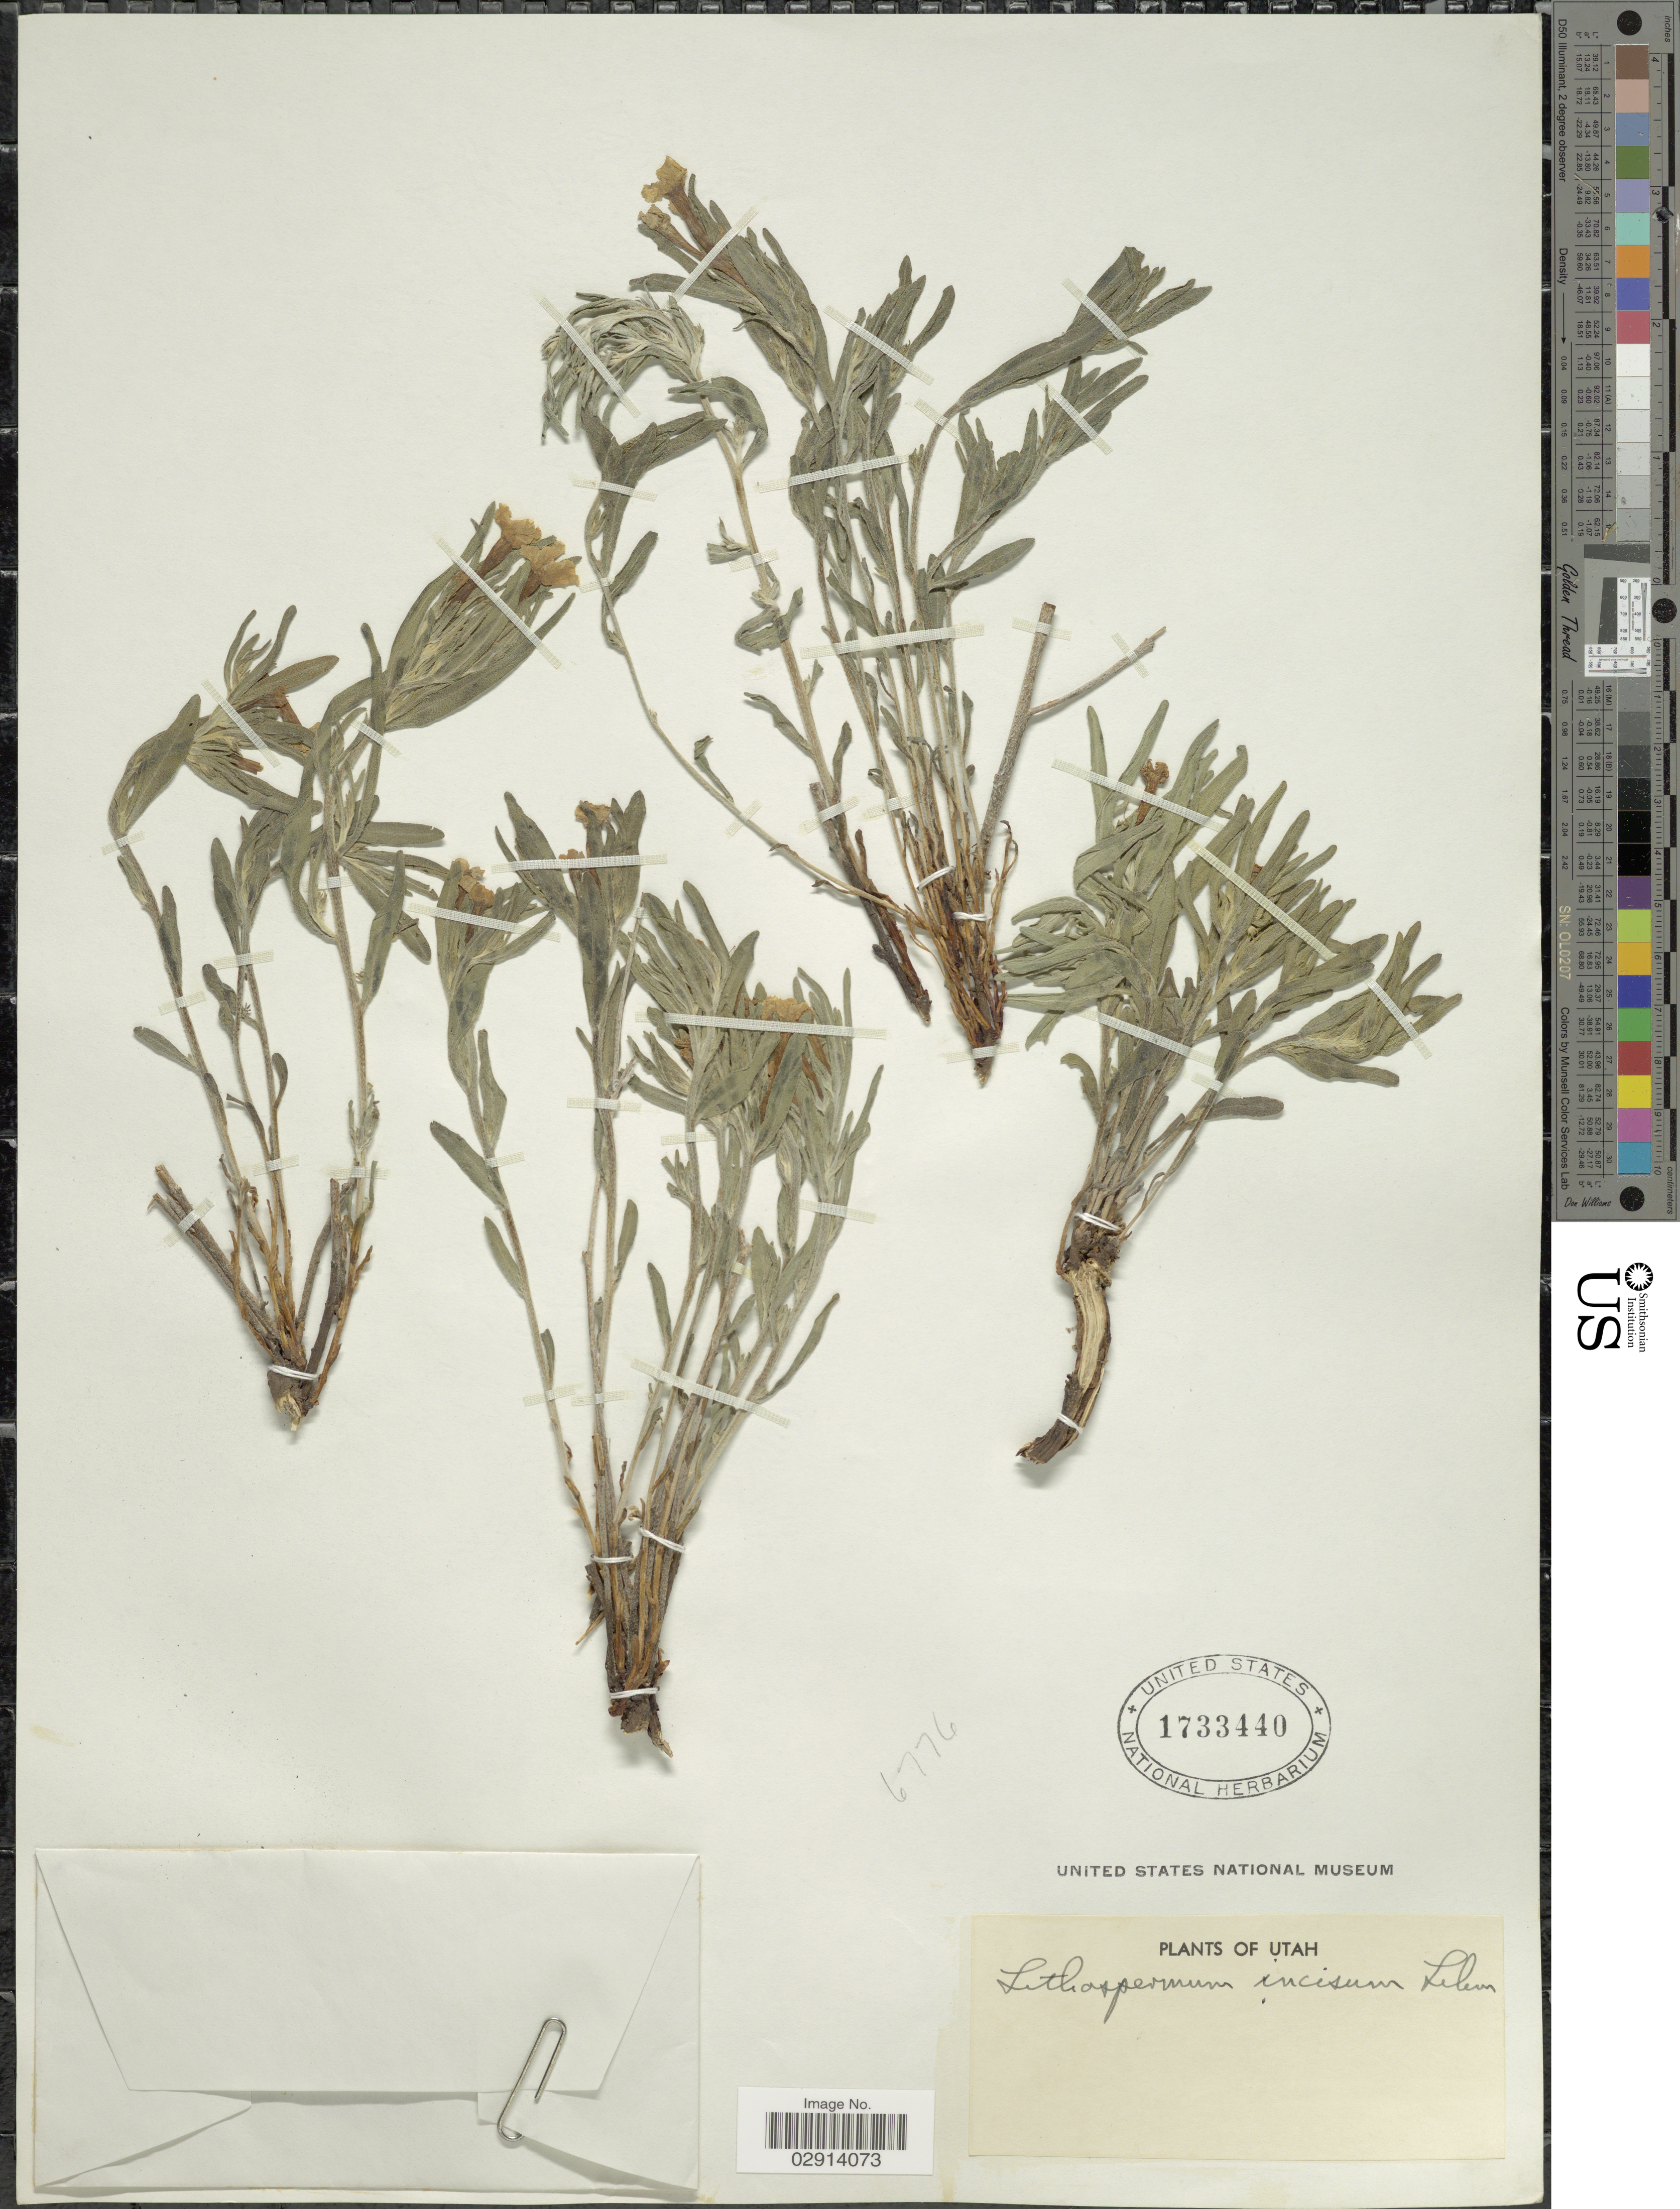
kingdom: Plantae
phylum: Tracheophyta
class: Magnoliopsida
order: Boraginales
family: Boraginaceae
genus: Lithospermum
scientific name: Lithospermum incisum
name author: Lehm.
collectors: United States National Museum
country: United States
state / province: Utah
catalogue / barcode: US 1733440